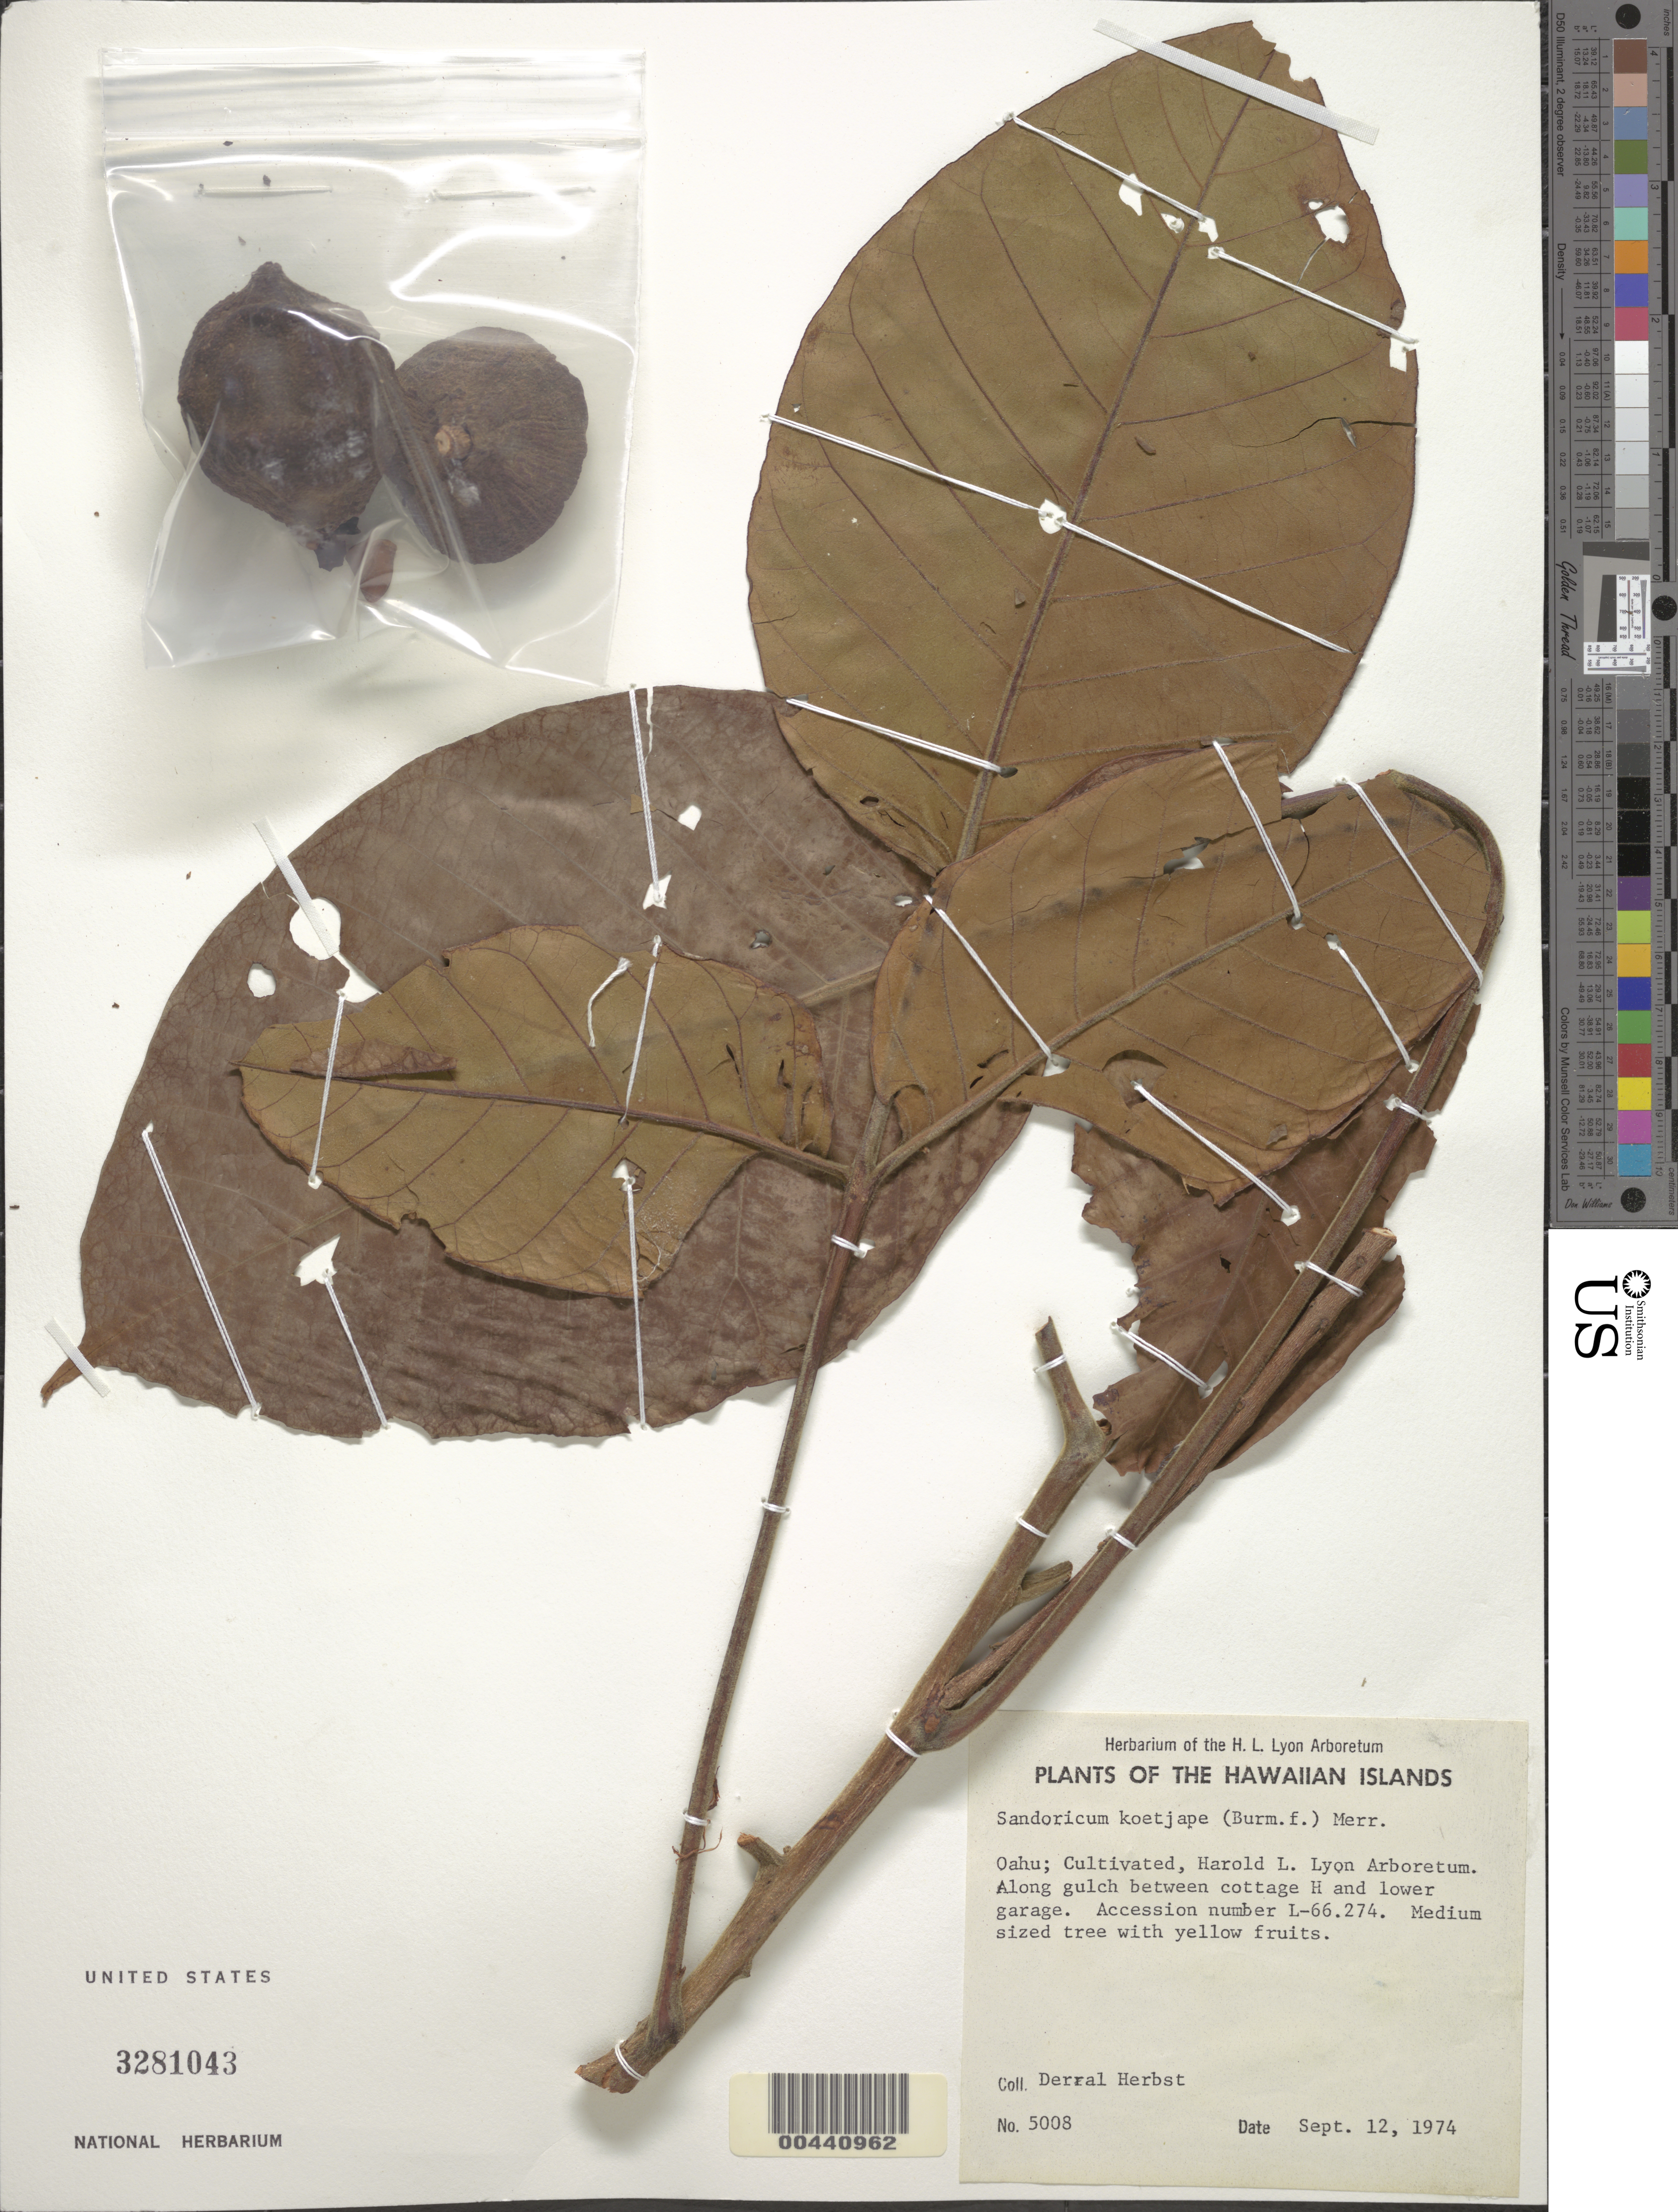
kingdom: Plantae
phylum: Tracheophyta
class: Magnoliopsida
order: Sapindales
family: Meliaceae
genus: Sandoricum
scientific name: Sandoricum koetjape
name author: (Burm. f.) Merr.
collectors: D. R. Herbst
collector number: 5008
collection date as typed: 12 Sep 1974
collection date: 1974-09-12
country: United States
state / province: Hawaii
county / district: Honolulu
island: Oahu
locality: Harold L. Lyon Arboretum. Along gulch between cottage H and lower garage.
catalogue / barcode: US 3281043